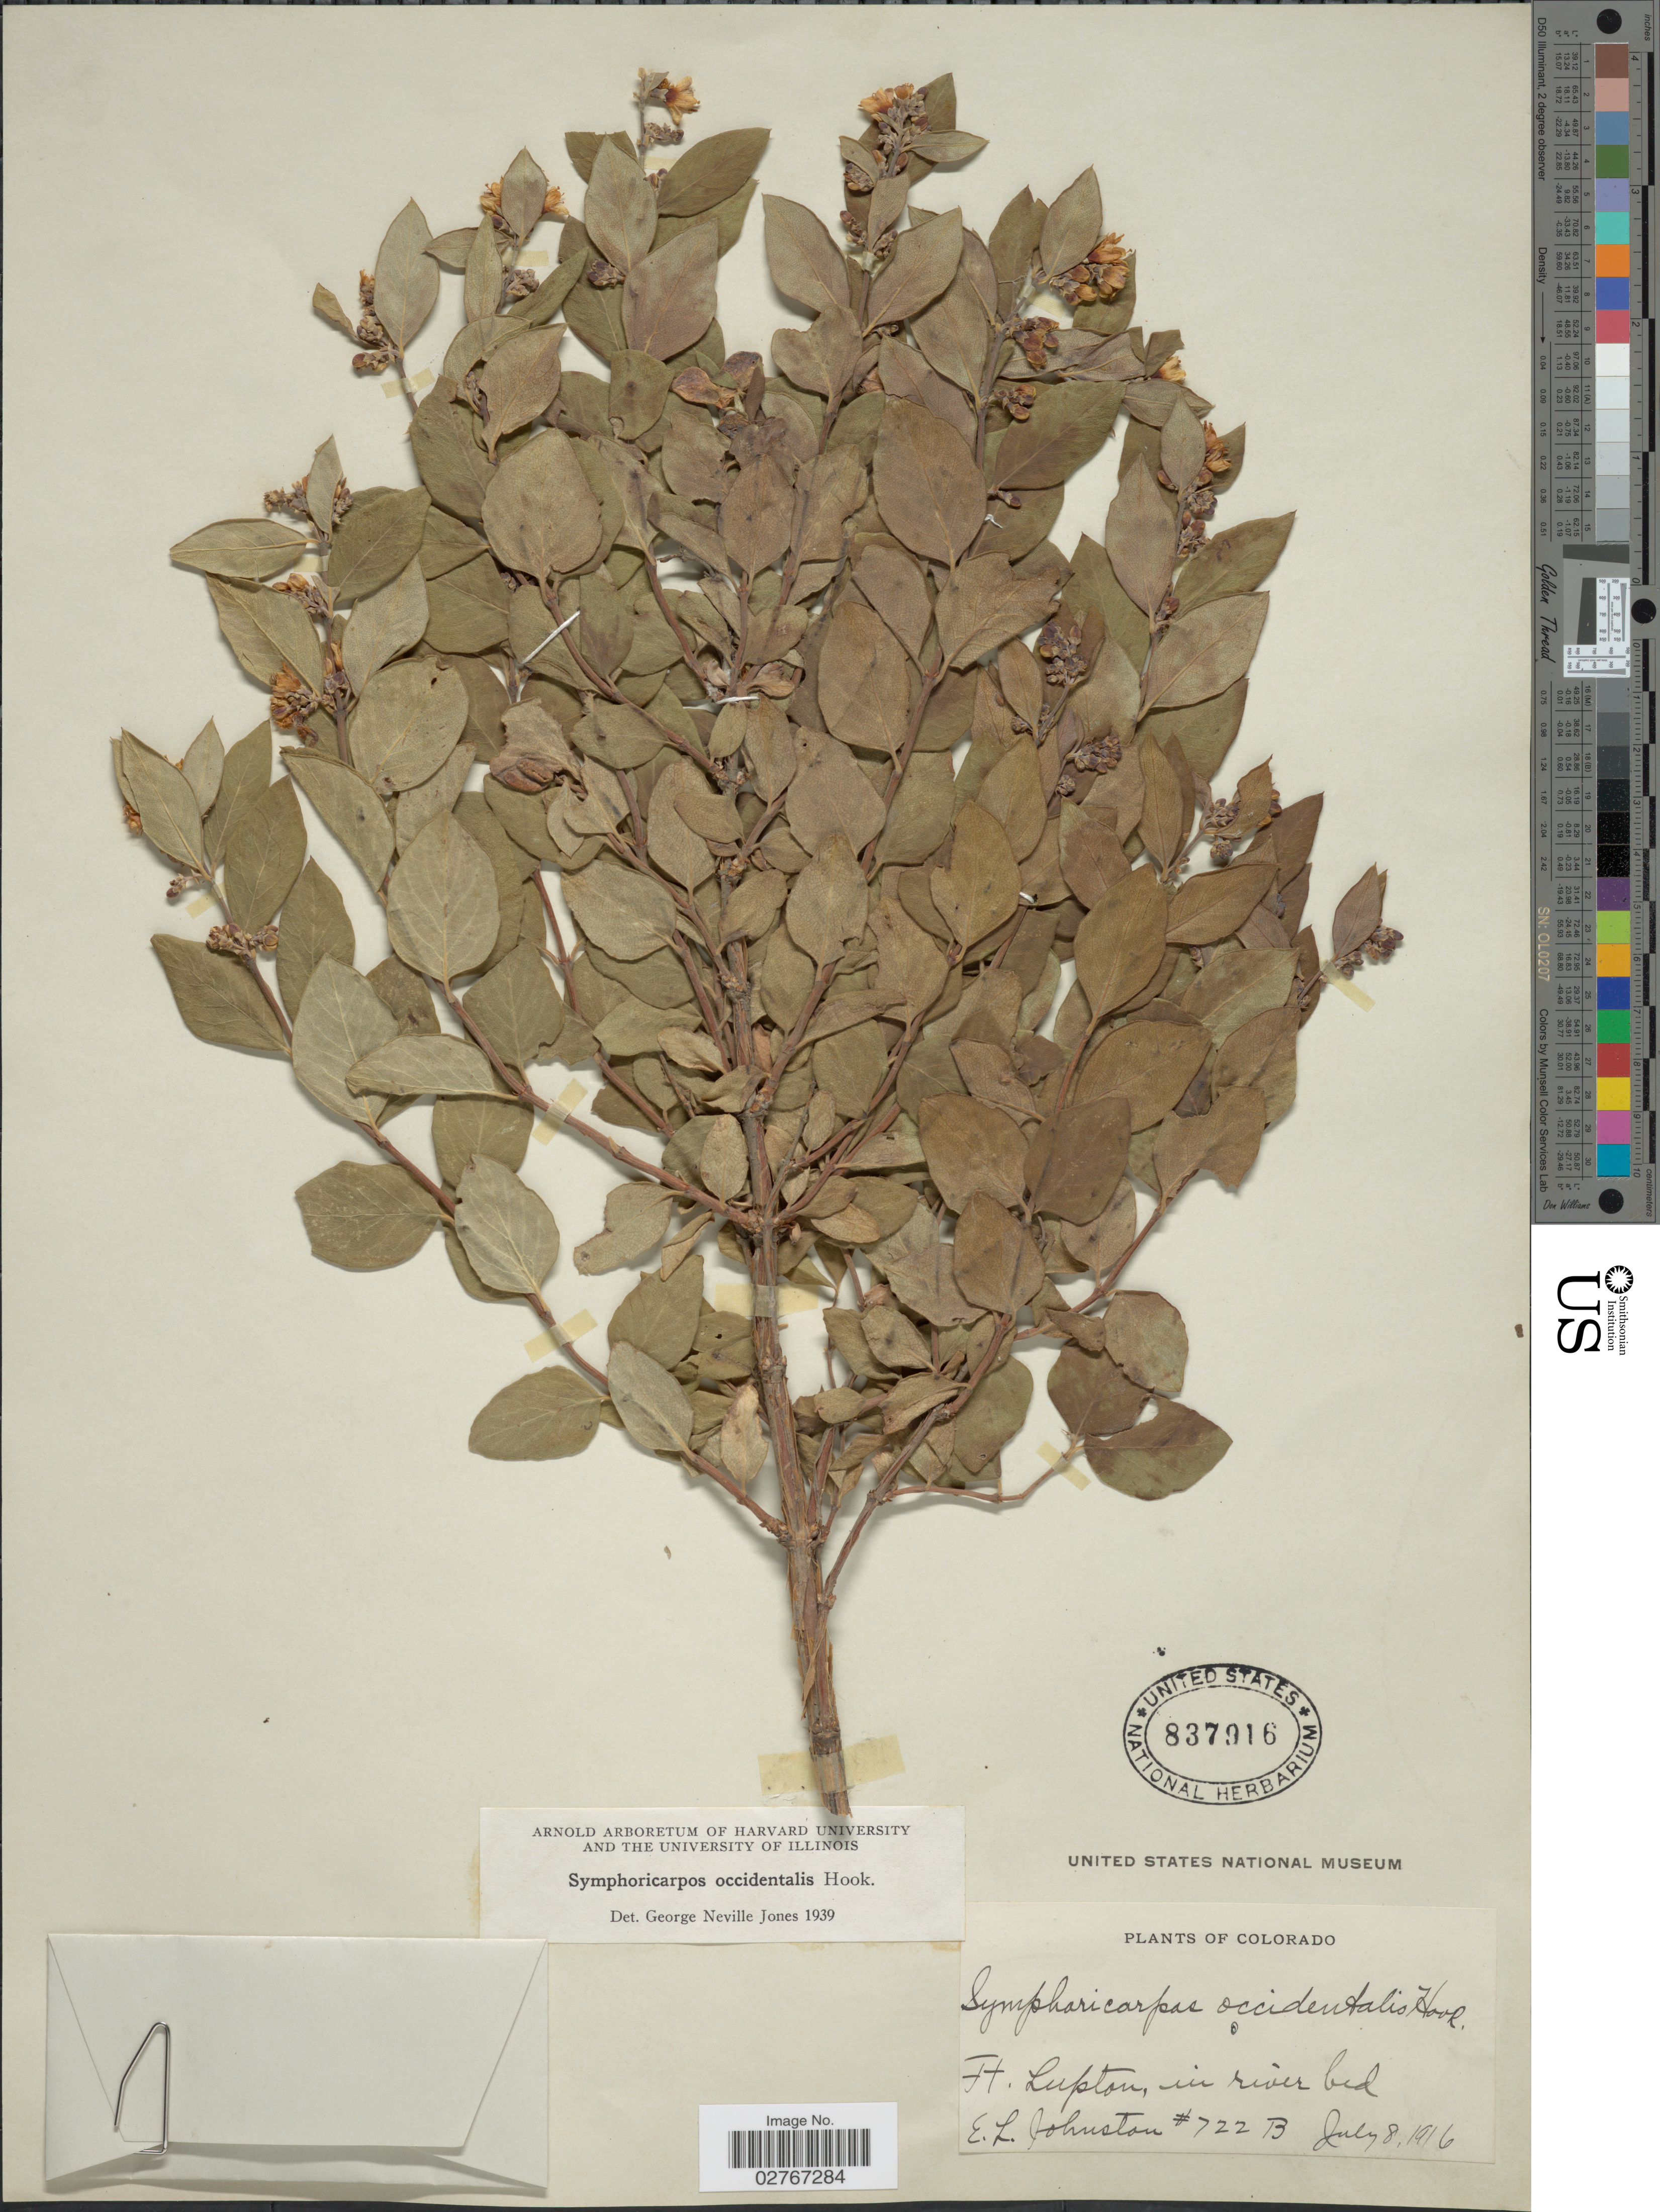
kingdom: Plantae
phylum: Tracheophyta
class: Magnoliopsida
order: Dipsacales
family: Caprifoliaceae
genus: Symphoricarpos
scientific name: Symphoricarpos occidentalis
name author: (R. Br.) Hook.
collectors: E. L. Johnston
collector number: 722B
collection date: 1916-07-08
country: United States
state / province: Colorado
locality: Ft. Lupton.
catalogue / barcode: US 837916